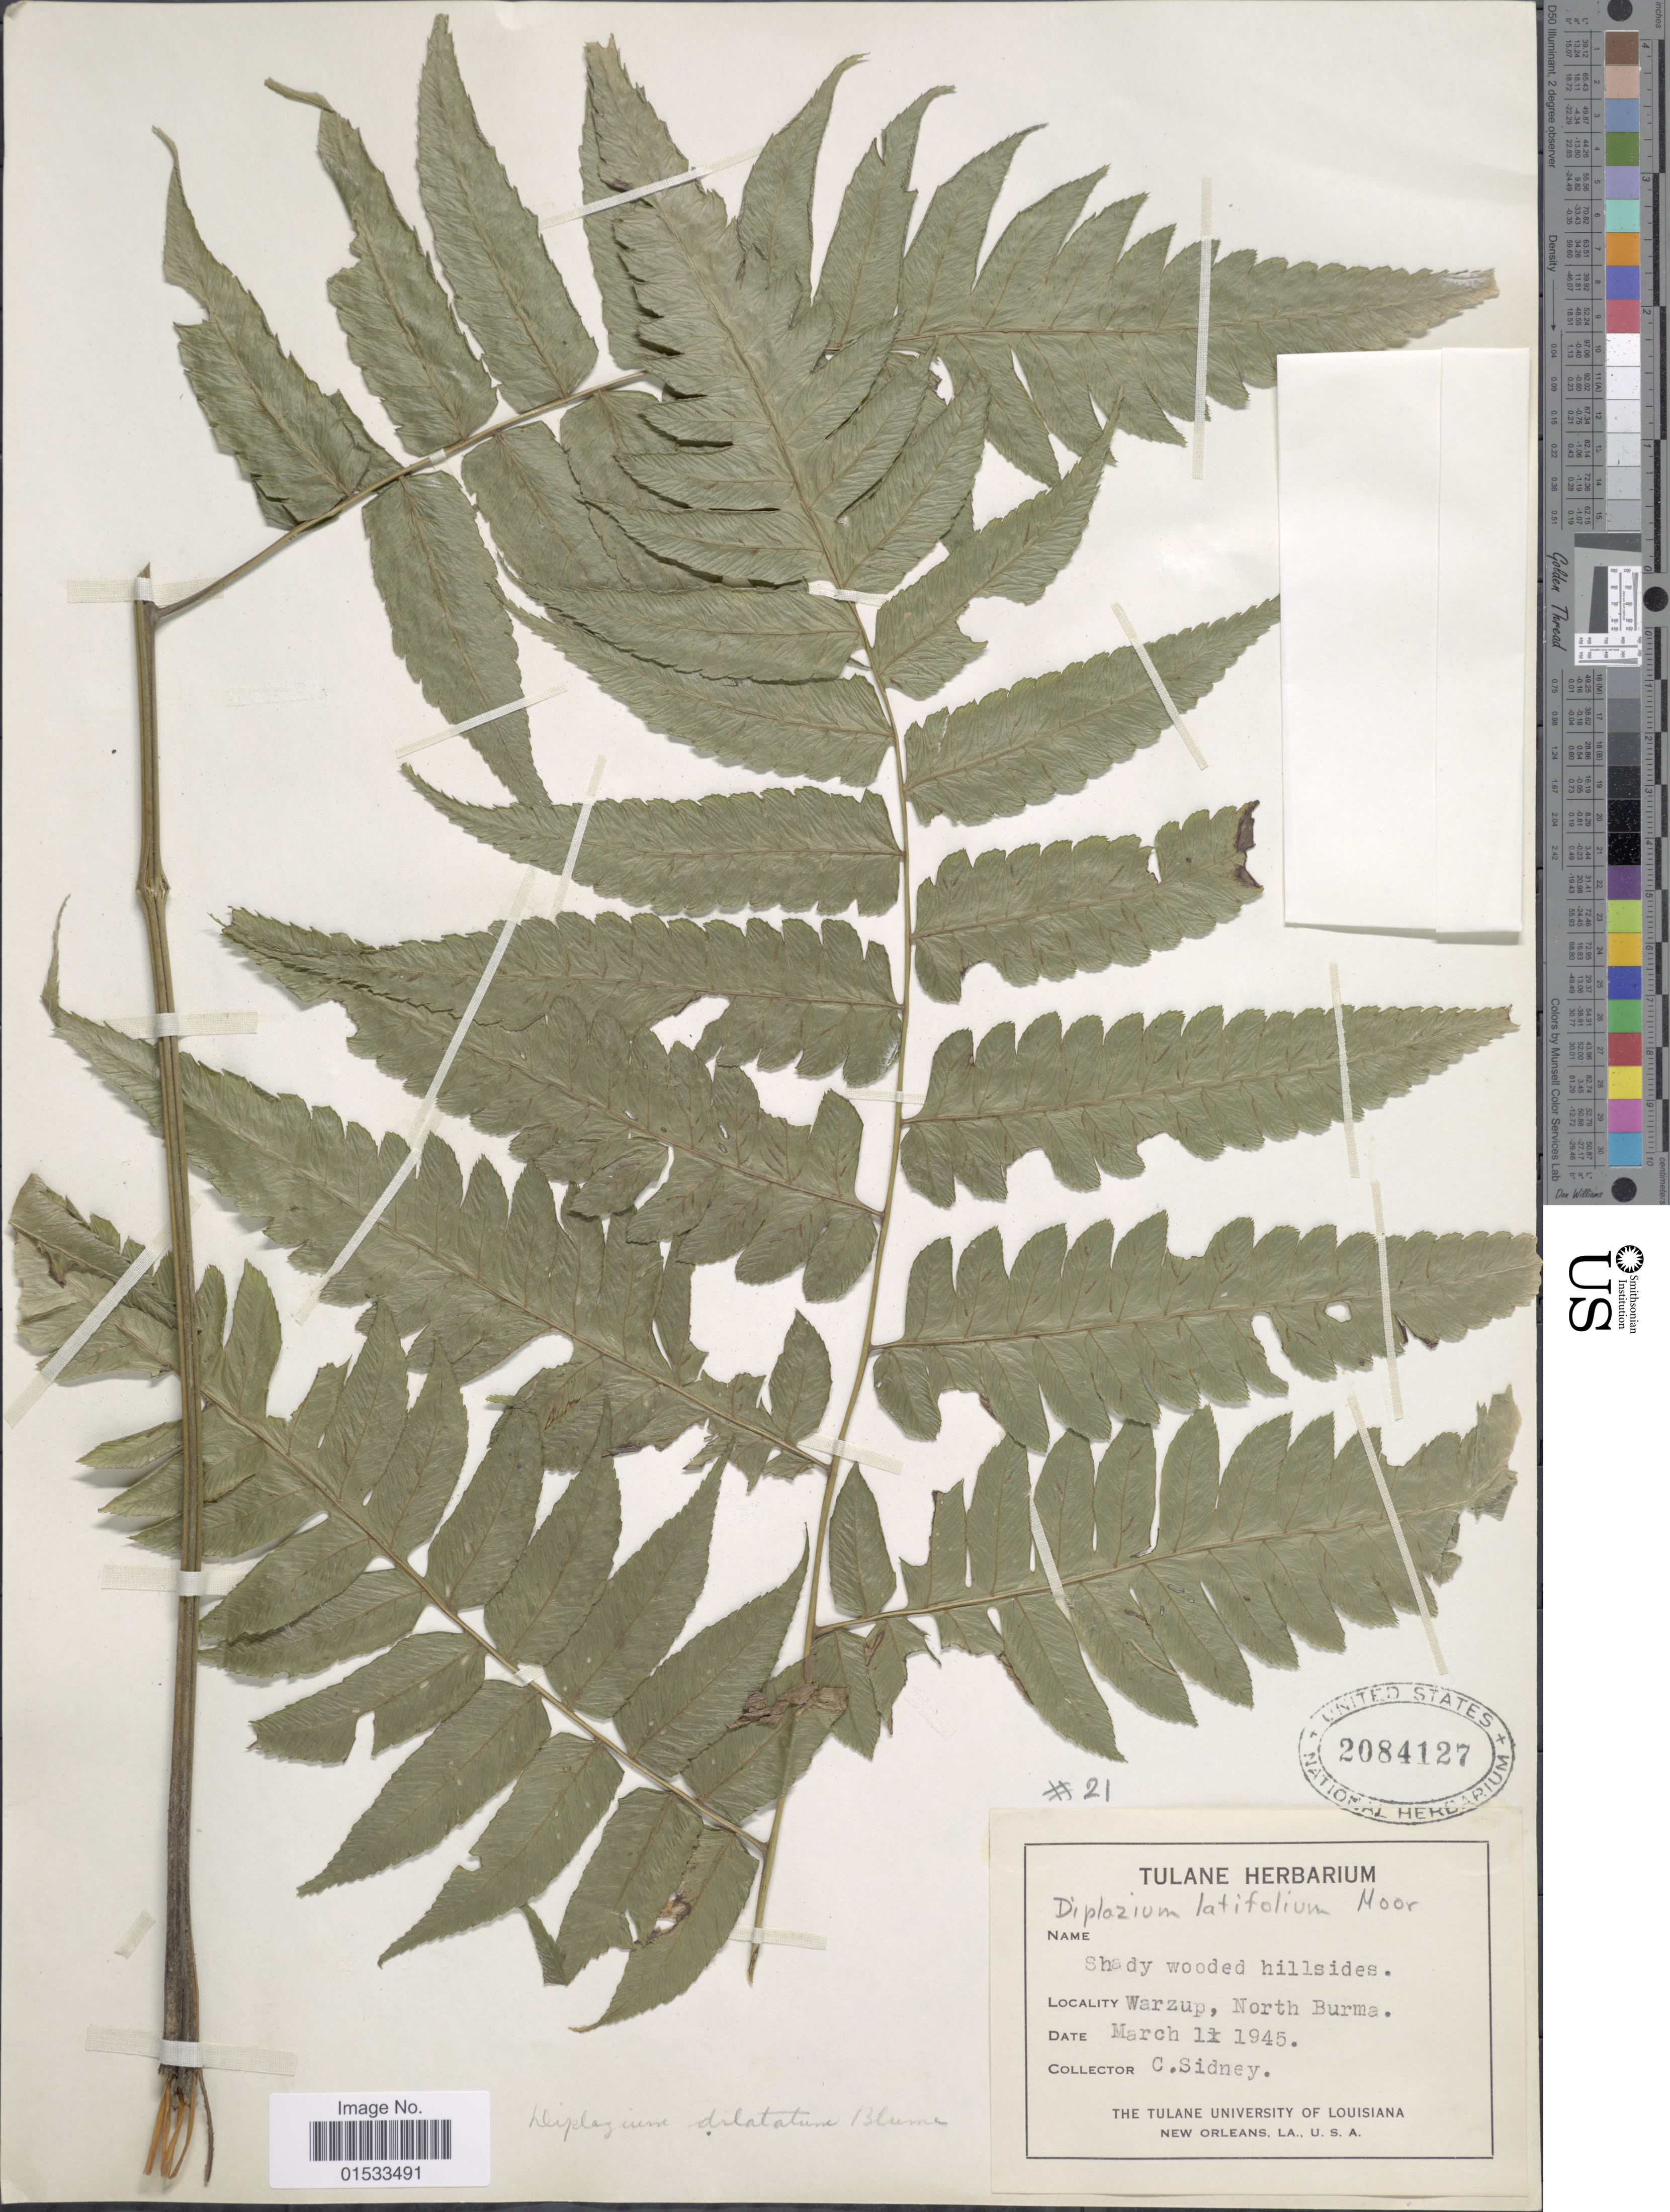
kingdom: Plantae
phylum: Tracheophyta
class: Polypodiopsida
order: Polypodiales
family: Athyriaceae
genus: Diplazium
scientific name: Diplazium dilatatum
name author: Blume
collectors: C. Sidney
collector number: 21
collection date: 1945-03-11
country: Myanmar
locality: Warzup, North Burma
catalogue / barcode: US 2084127